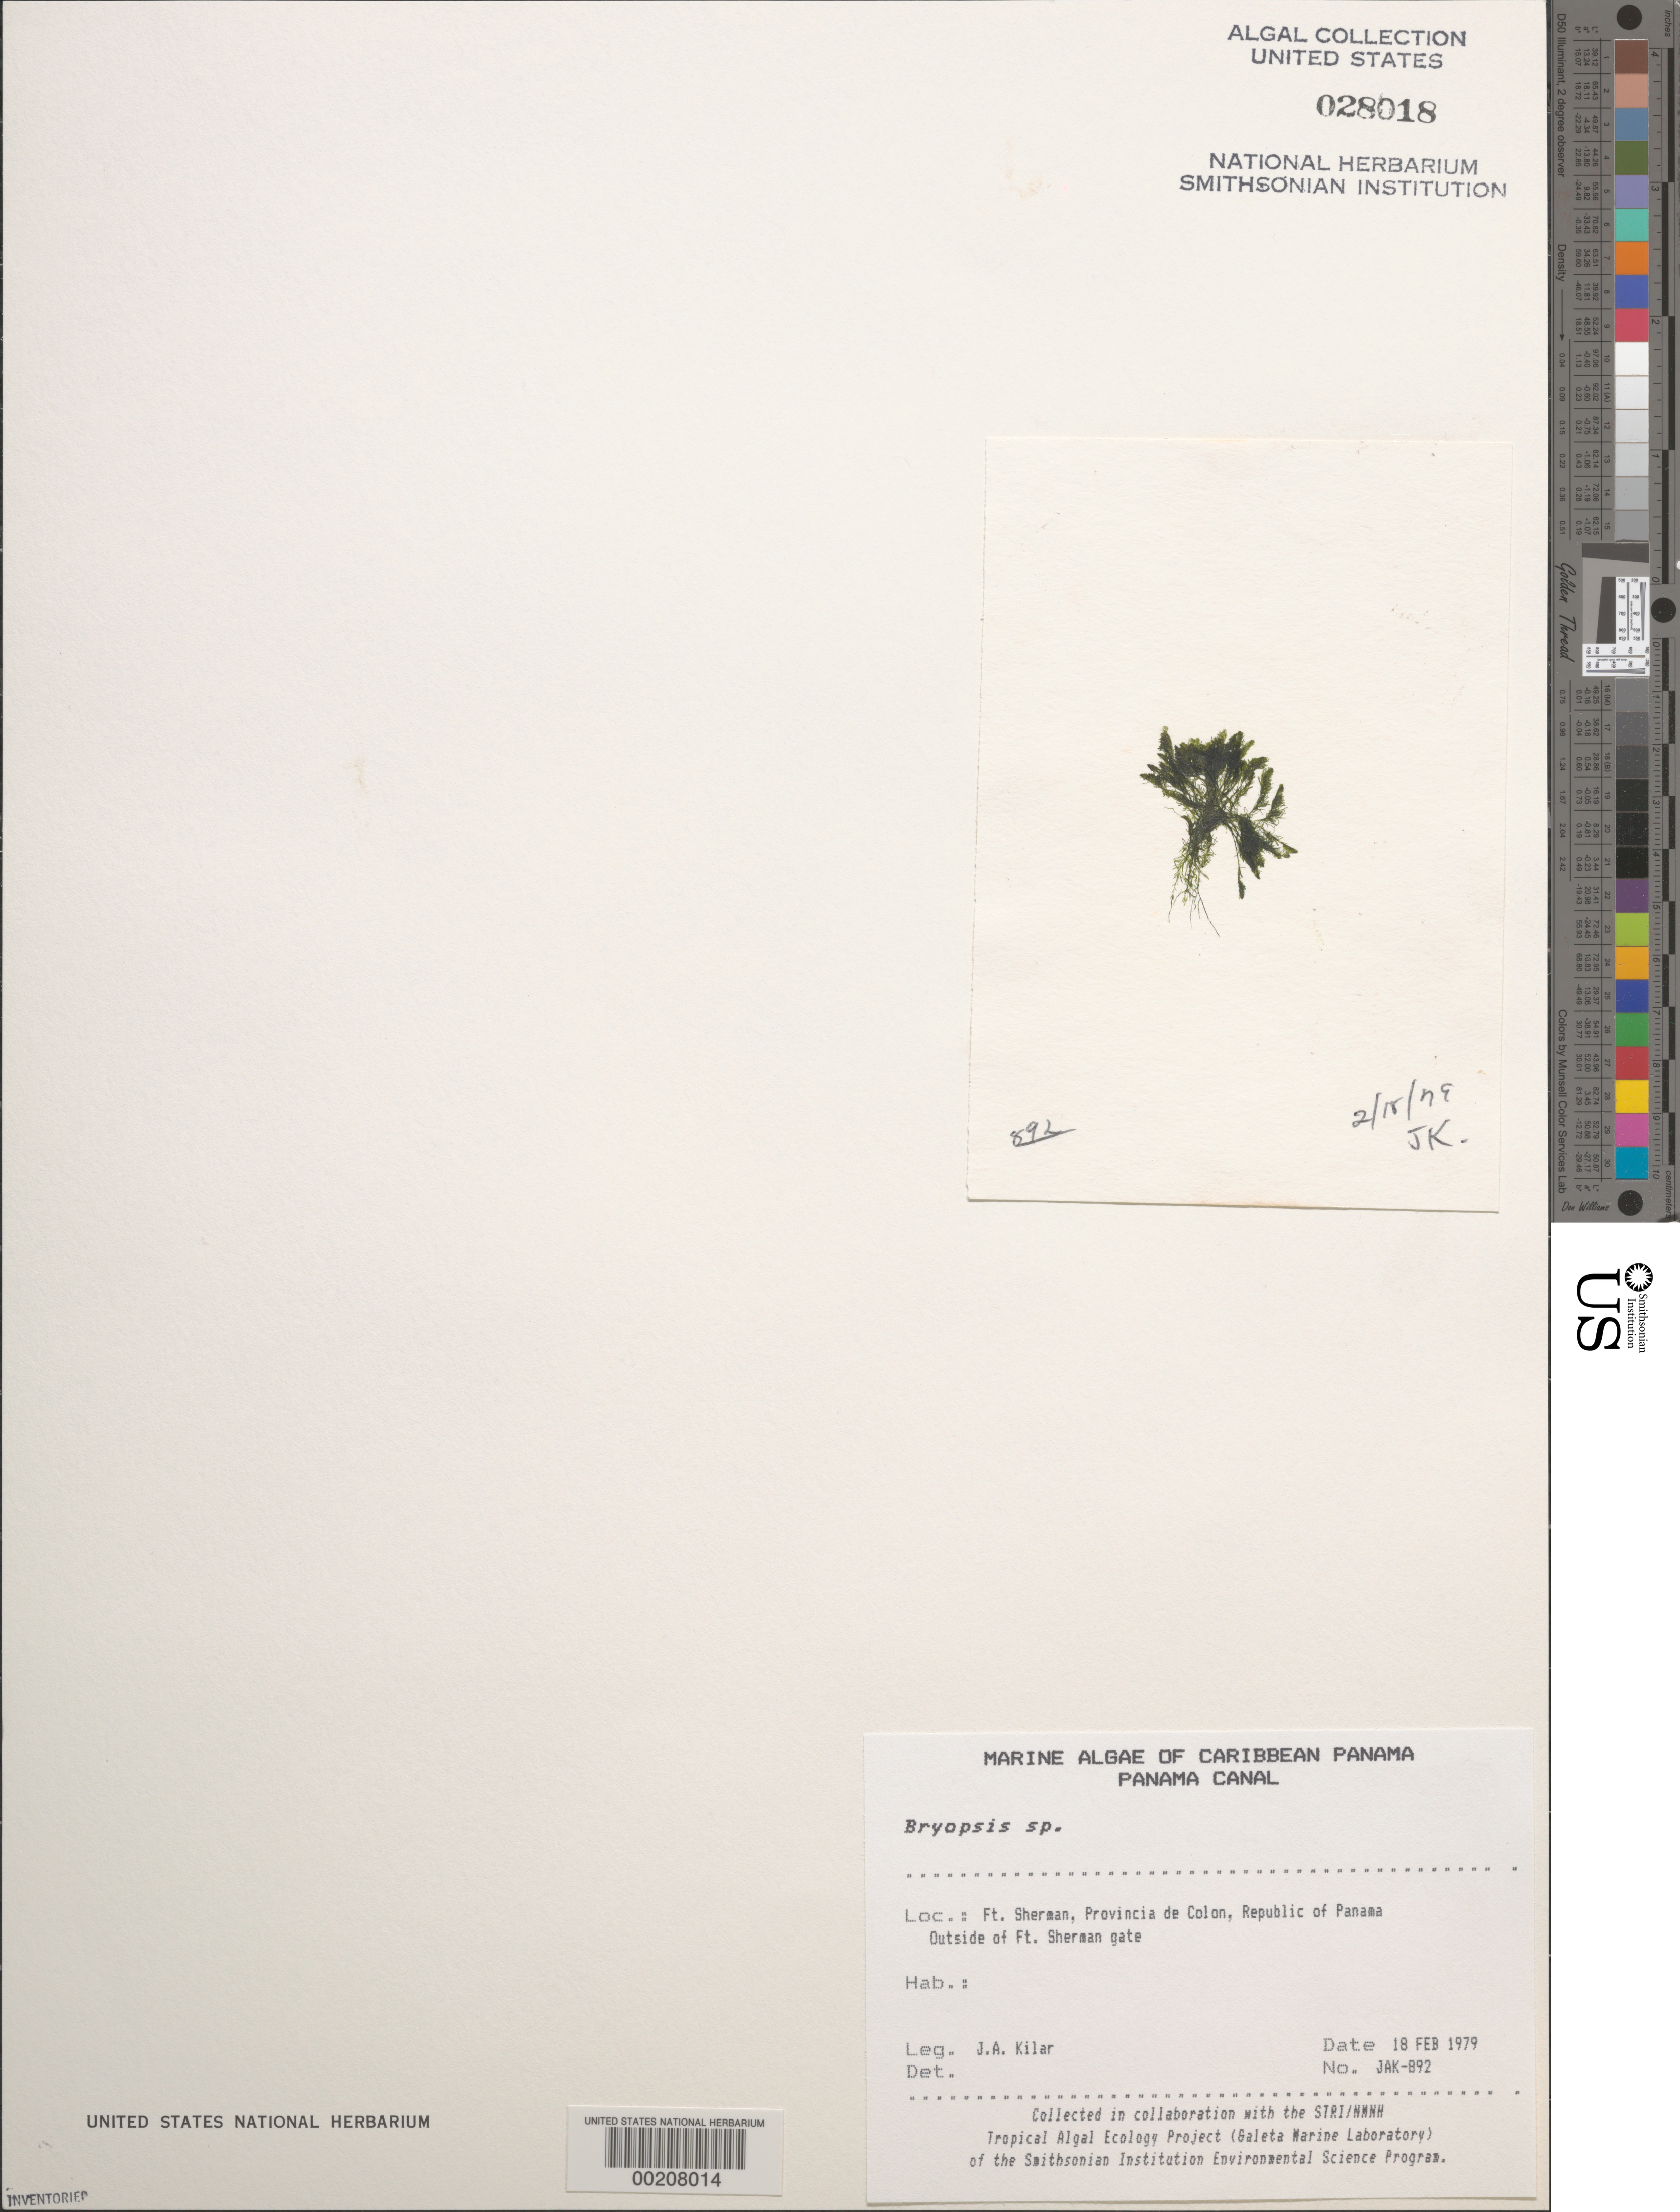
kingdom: Plantae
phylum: Chlorophyta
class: Ulvophyceae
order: Bryopsidales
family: Bryopsidaceae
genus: Bryopsis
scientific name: Bryopsis sp.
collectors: J. A. Kilar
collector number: JAK-892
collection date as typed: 18 Feb 1979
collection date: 1979-02-18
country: Panama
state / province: Colón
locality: Fort Sherman, Canal Zone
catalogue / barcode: US 28018